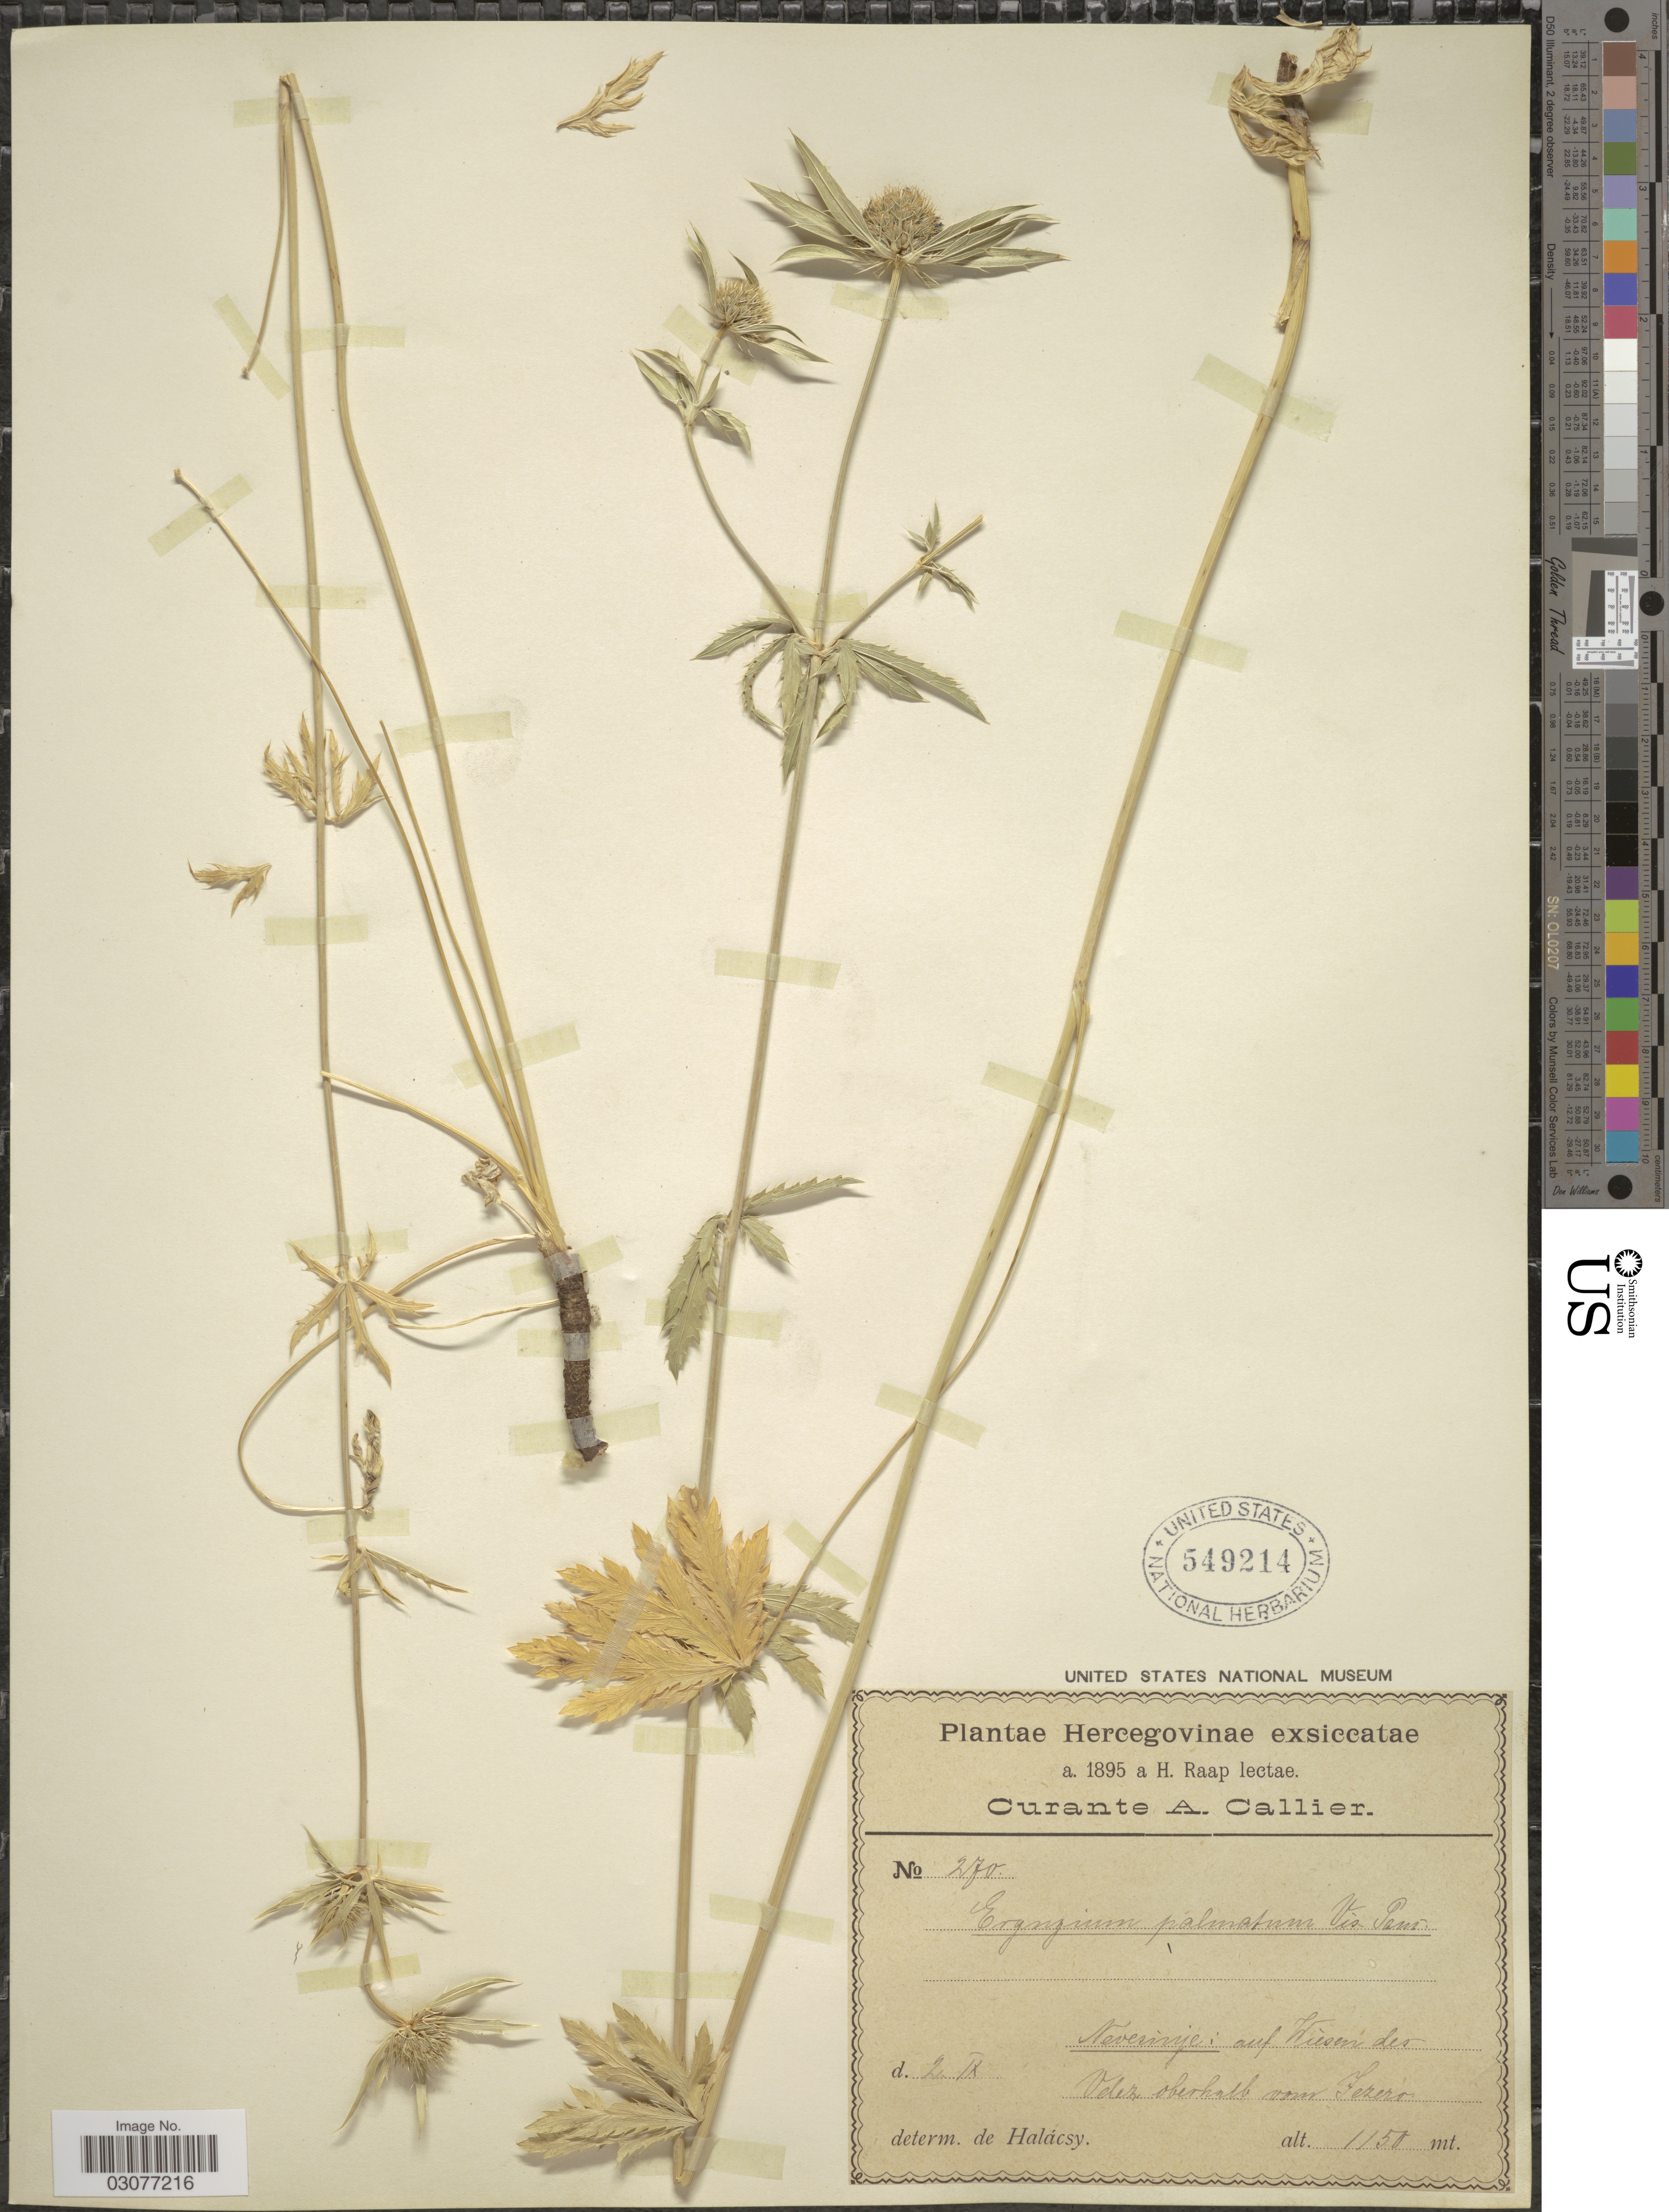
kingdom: Plantae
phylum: Tracheophyta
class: Magnoliopsida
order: Apiales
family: Apiaceae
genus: Eryngium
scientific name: Eryngium palmatum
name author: Pančić & Vis.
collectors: H. Raap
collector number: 270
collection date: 1895-09-02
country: Bosnia and Herzegovina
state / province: Srpska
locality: Hercegovinae. Nevesinje: auf Wiesen des Velez oberhalb vom Fezeró.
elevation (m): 1150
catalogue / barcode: US 549214